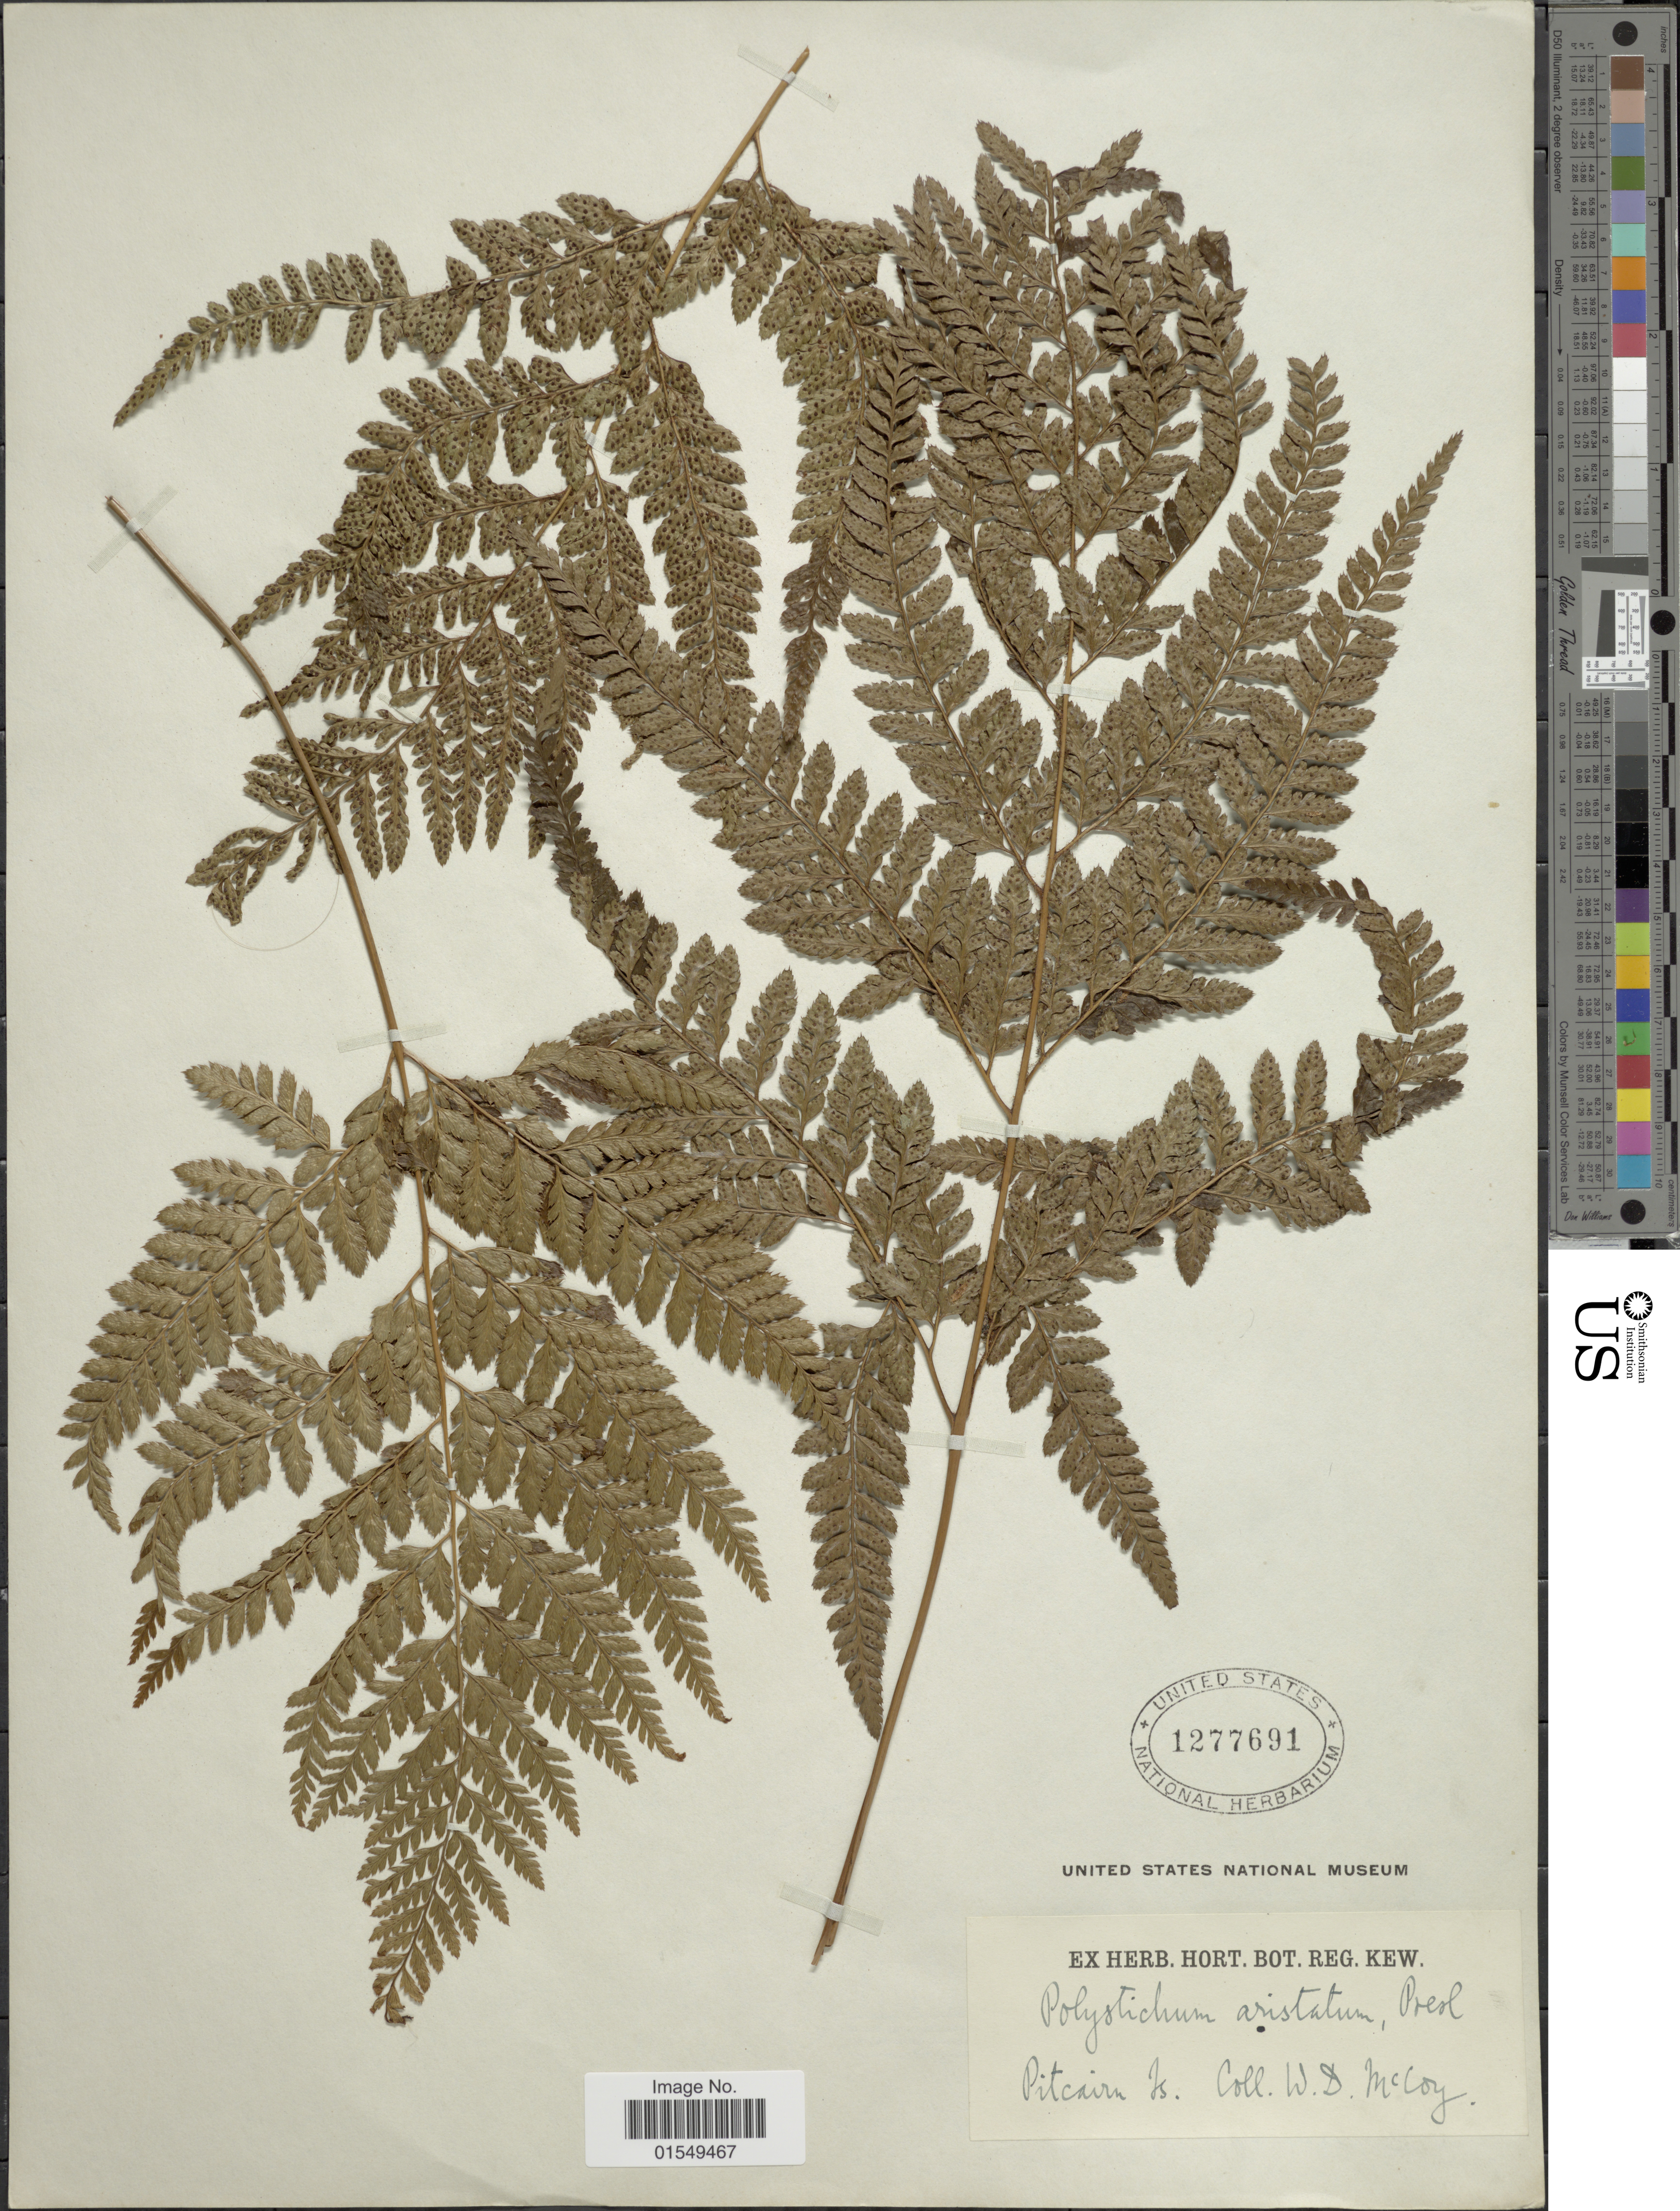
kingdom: Plantae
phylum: Tracheophyta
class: Polypodiopsida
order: Polypodiales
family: Dryopteridaceae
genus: Arachniodes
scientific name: Arachniodes aristata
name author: (G. Forst.) Tindale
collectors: W. McCoy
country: Pitcairn Islands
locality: Pitcairn Is.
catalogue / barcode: US 1277691